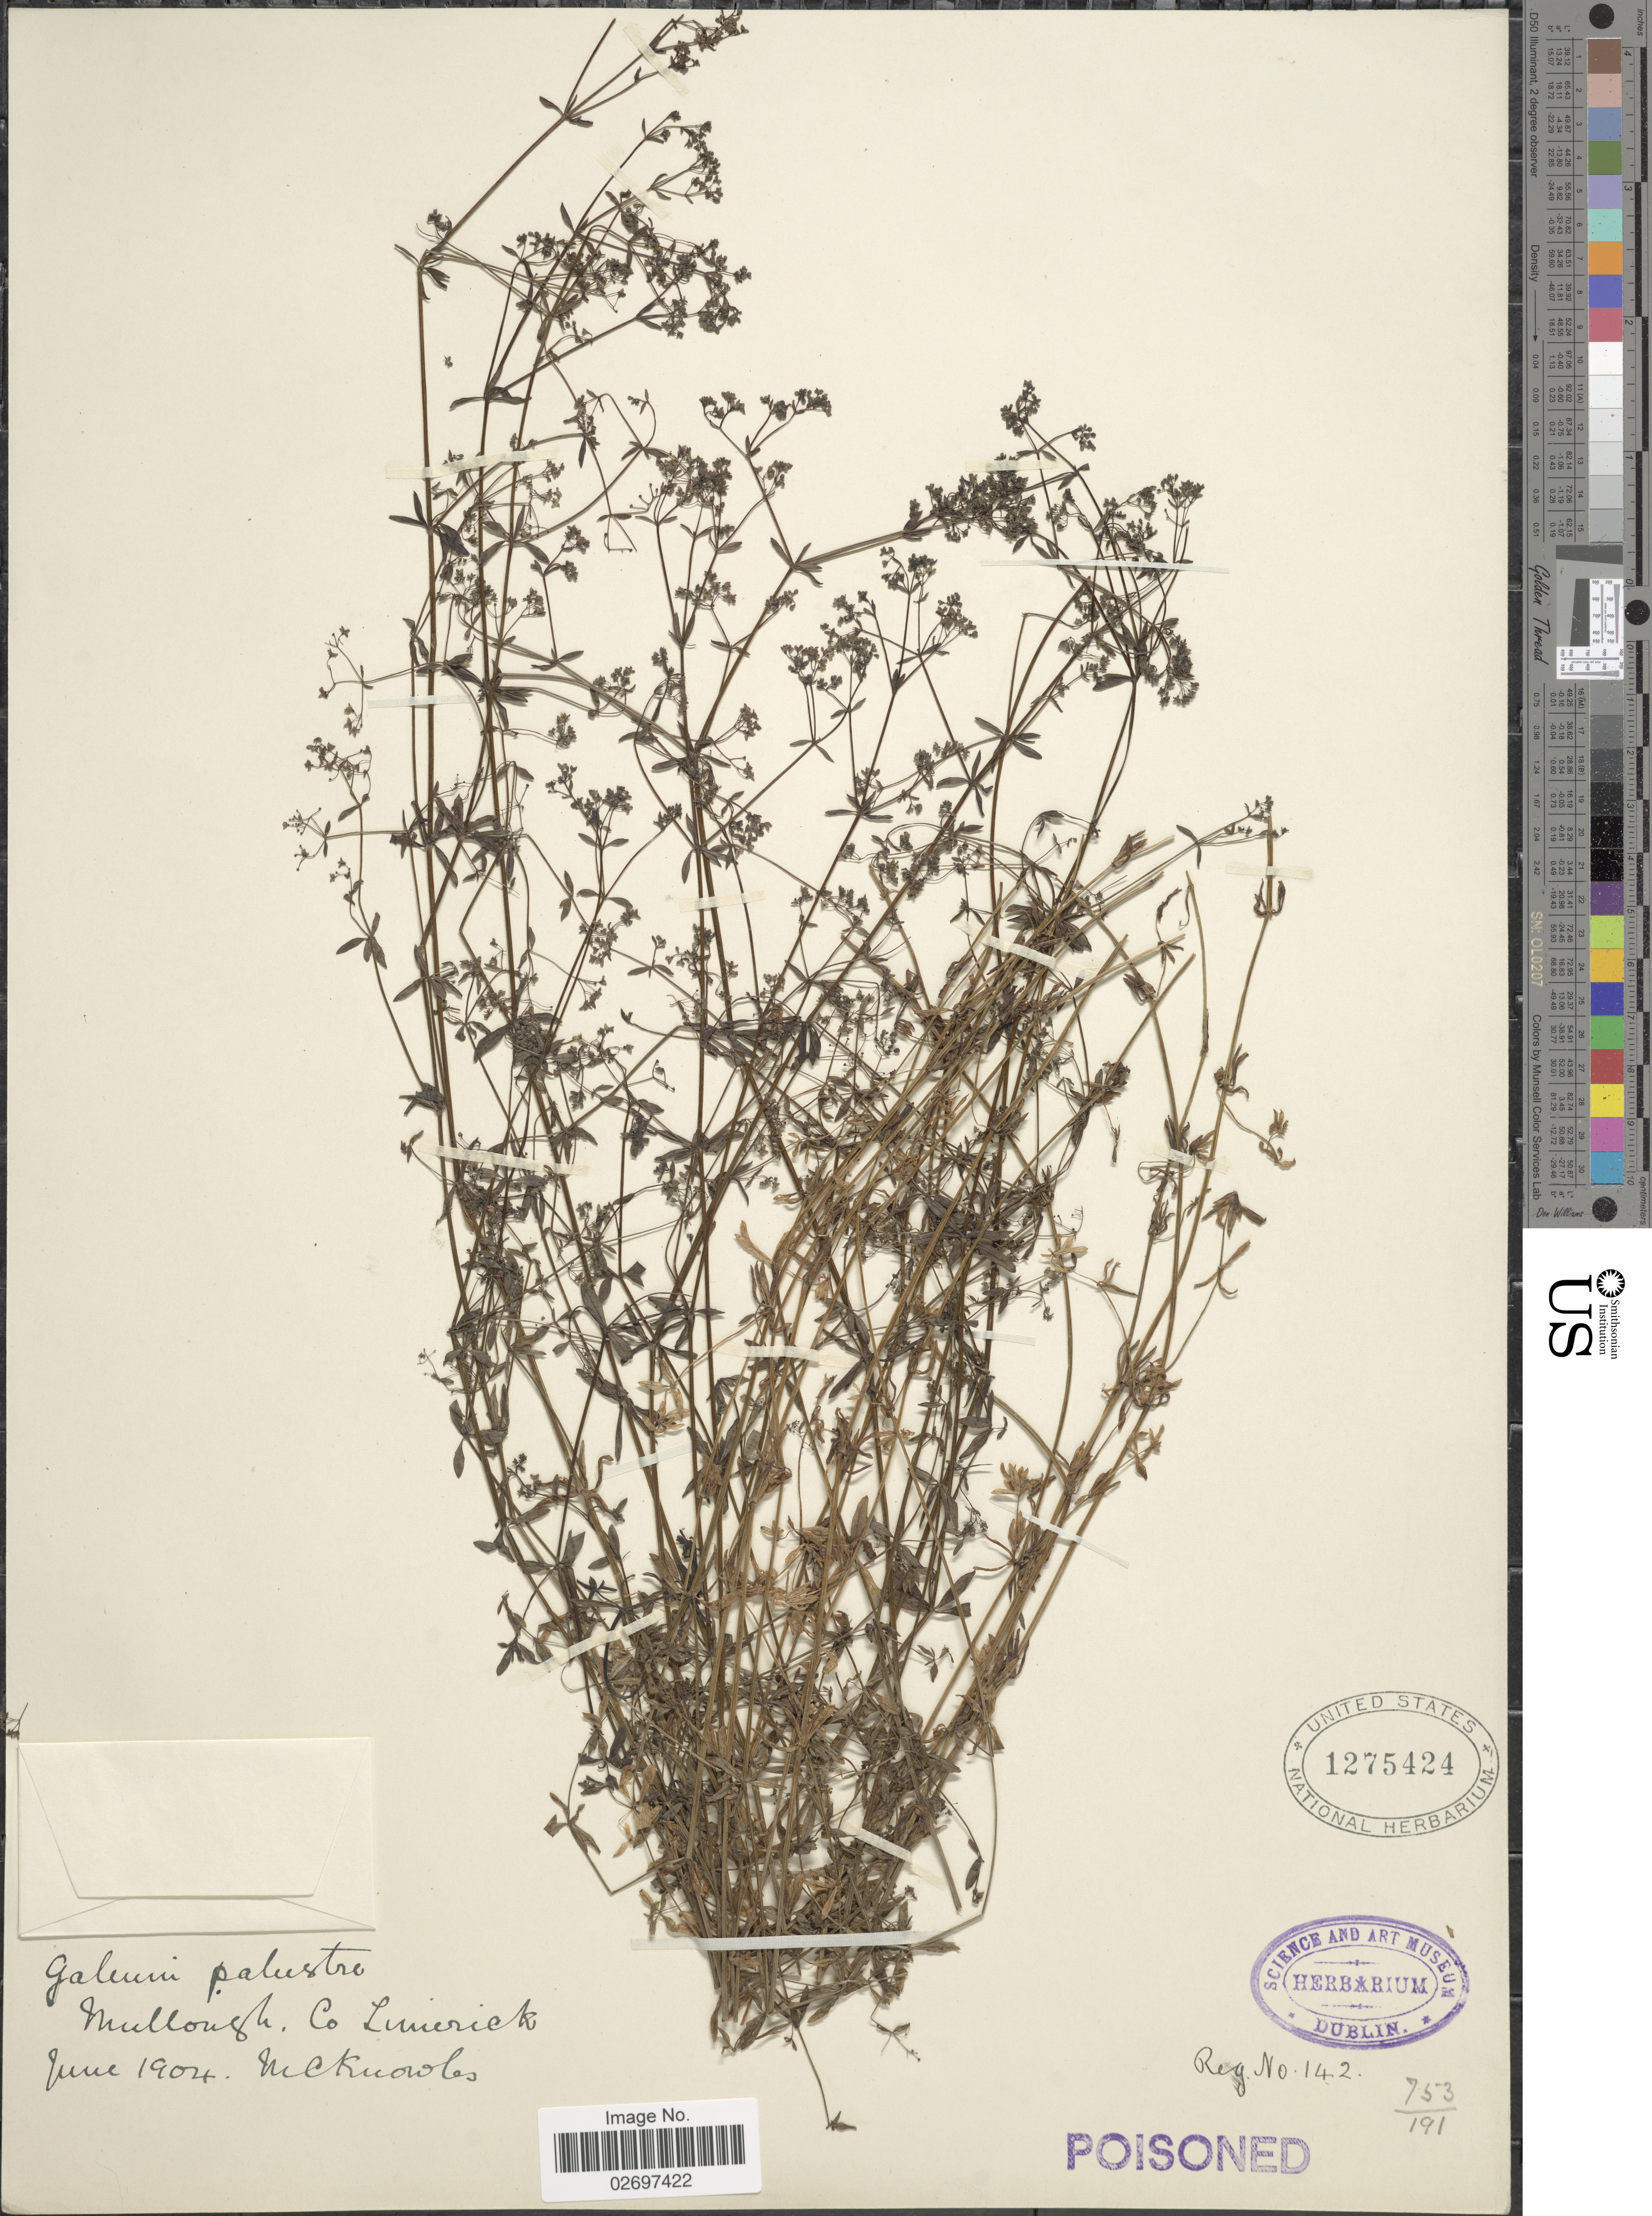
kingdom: Plantae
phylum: Tracheophyta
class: Magnoliopsida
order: Gentianales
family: Rubiaceae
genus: Galium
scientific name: Galium palustre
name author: L.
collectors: M. C. Knowles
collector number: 142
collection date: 1904-06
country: Ireland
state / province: Munster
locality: Mullough, Co. Limerick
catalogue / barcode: US 1275424